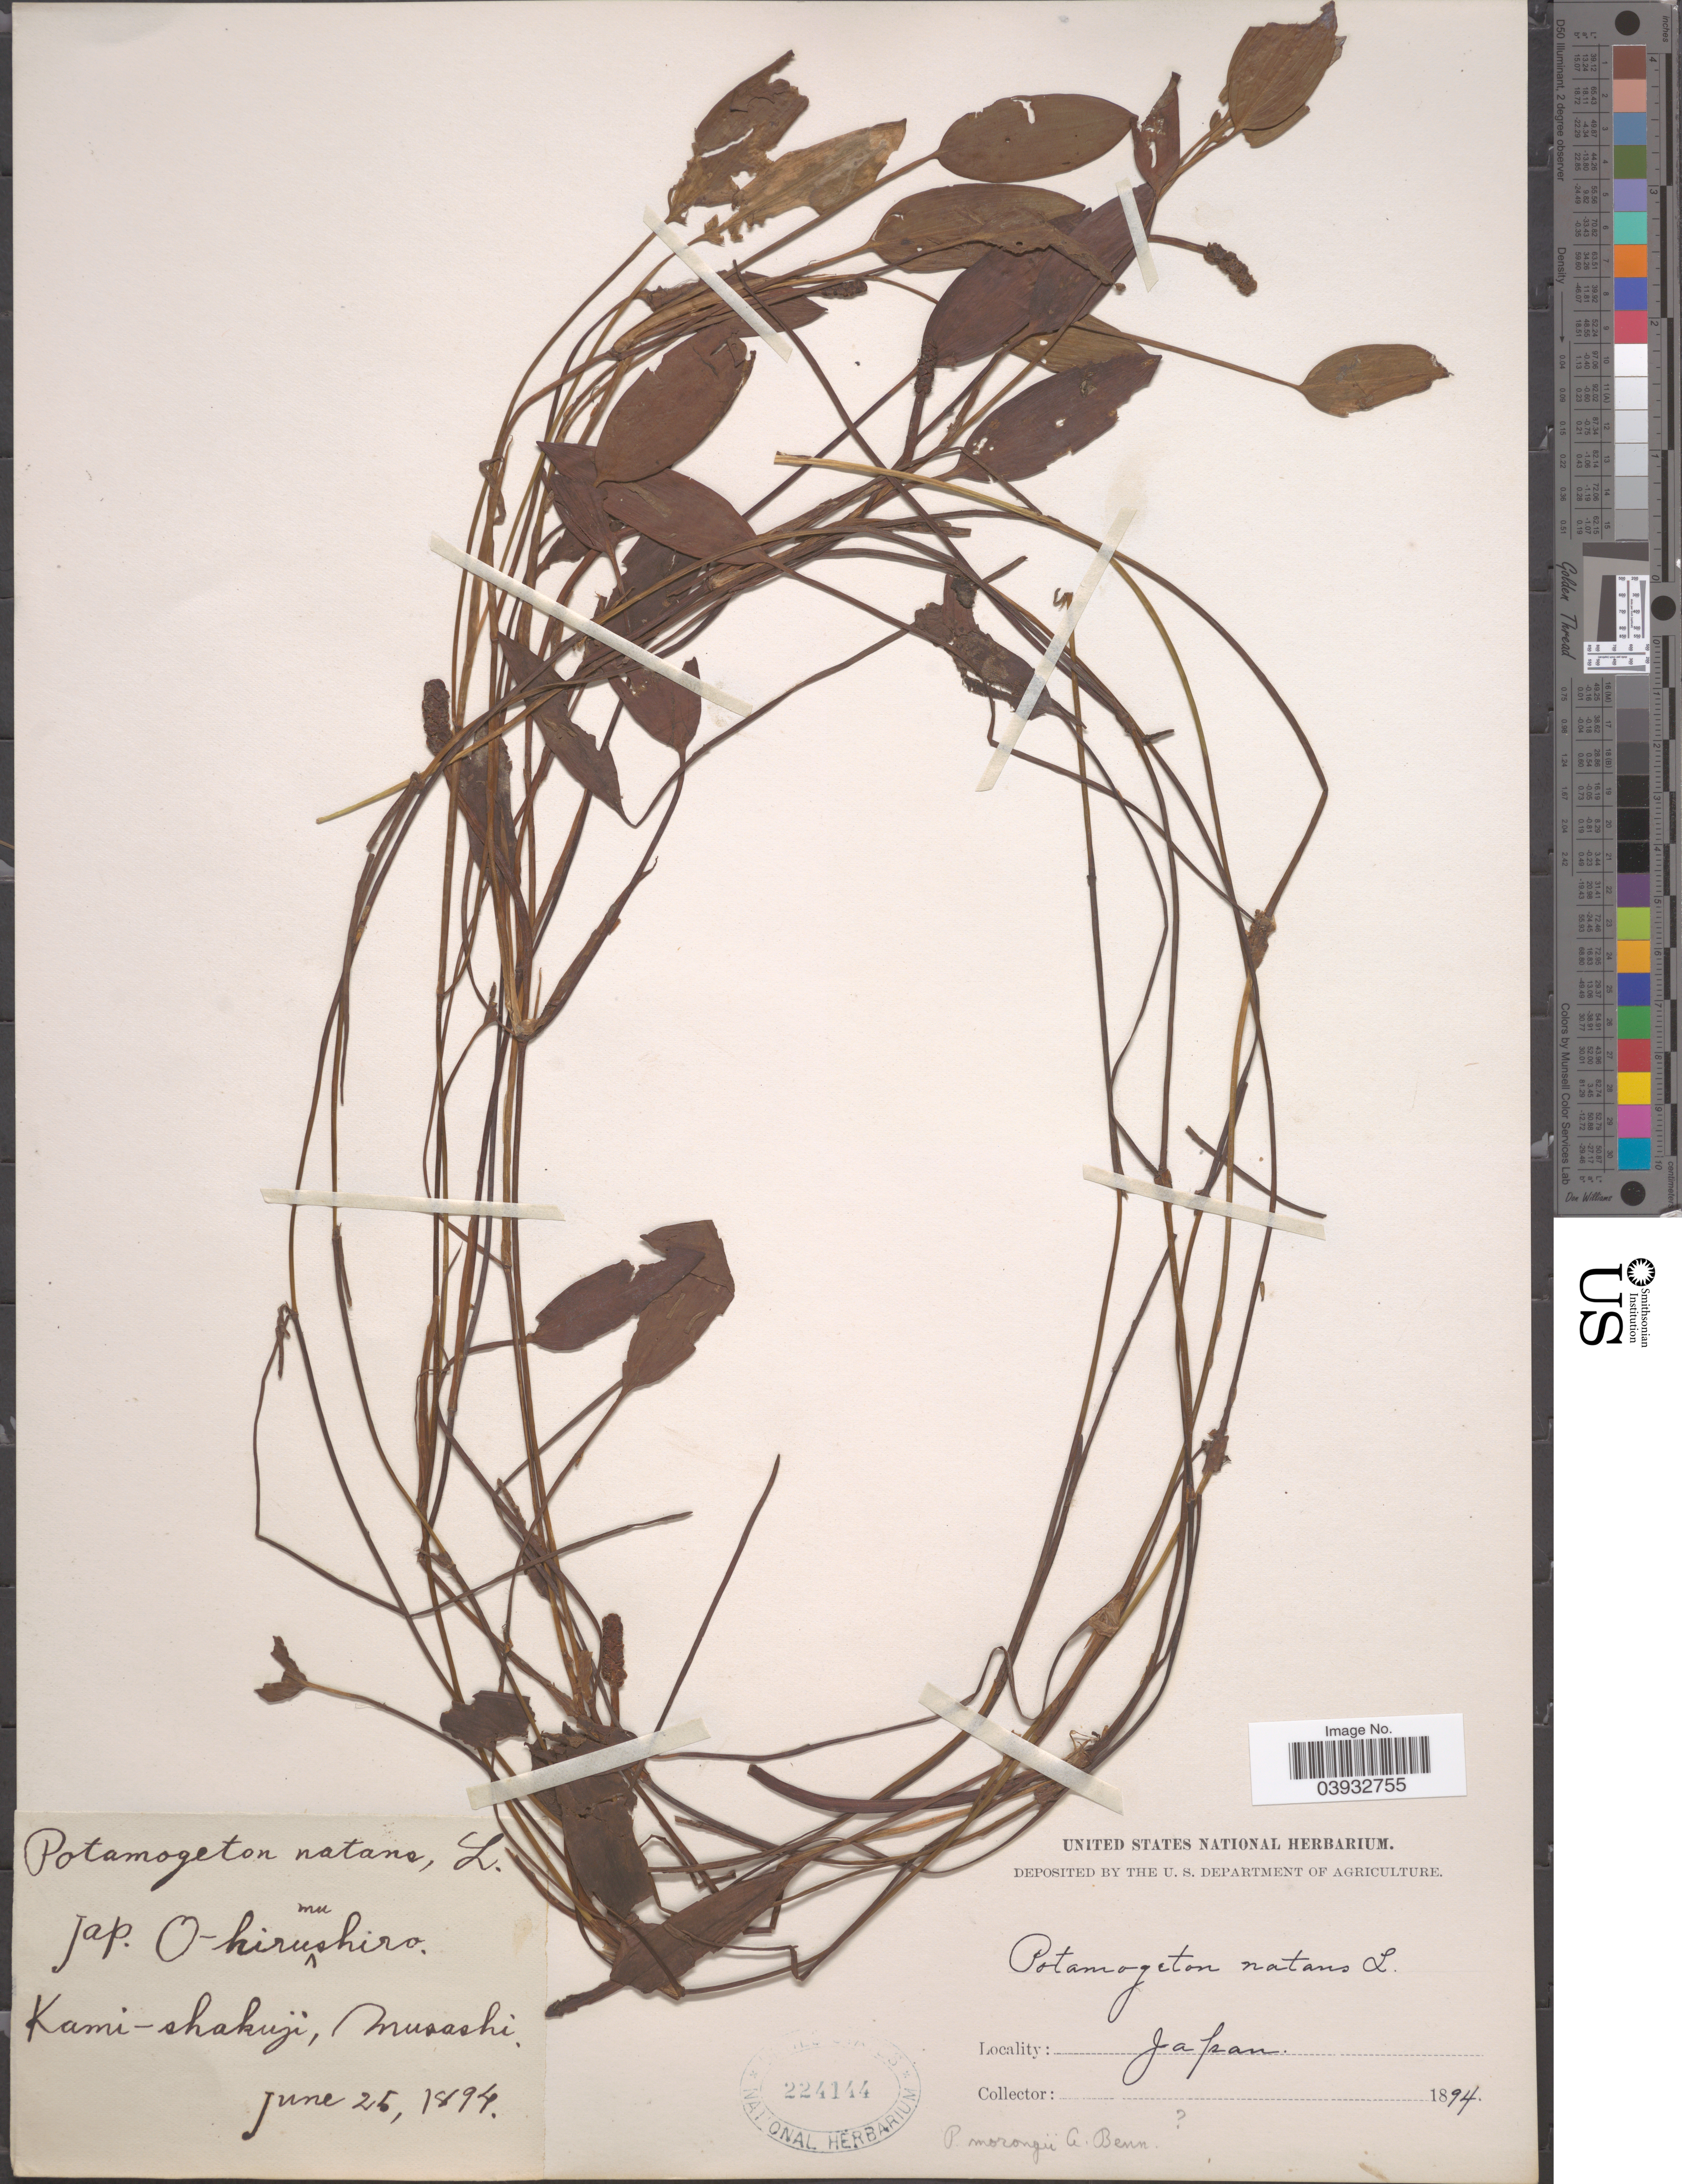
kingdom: Plantae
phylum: Tracheophyta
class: Liliopsida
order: Alismatales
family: Potamogetonaceae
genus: Potamogeton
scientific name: Potamogeton morongii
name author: A. Benn.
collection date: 1894-06-25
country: Japan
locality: Kami-shakuji, Musashi.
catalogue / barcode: US 224114